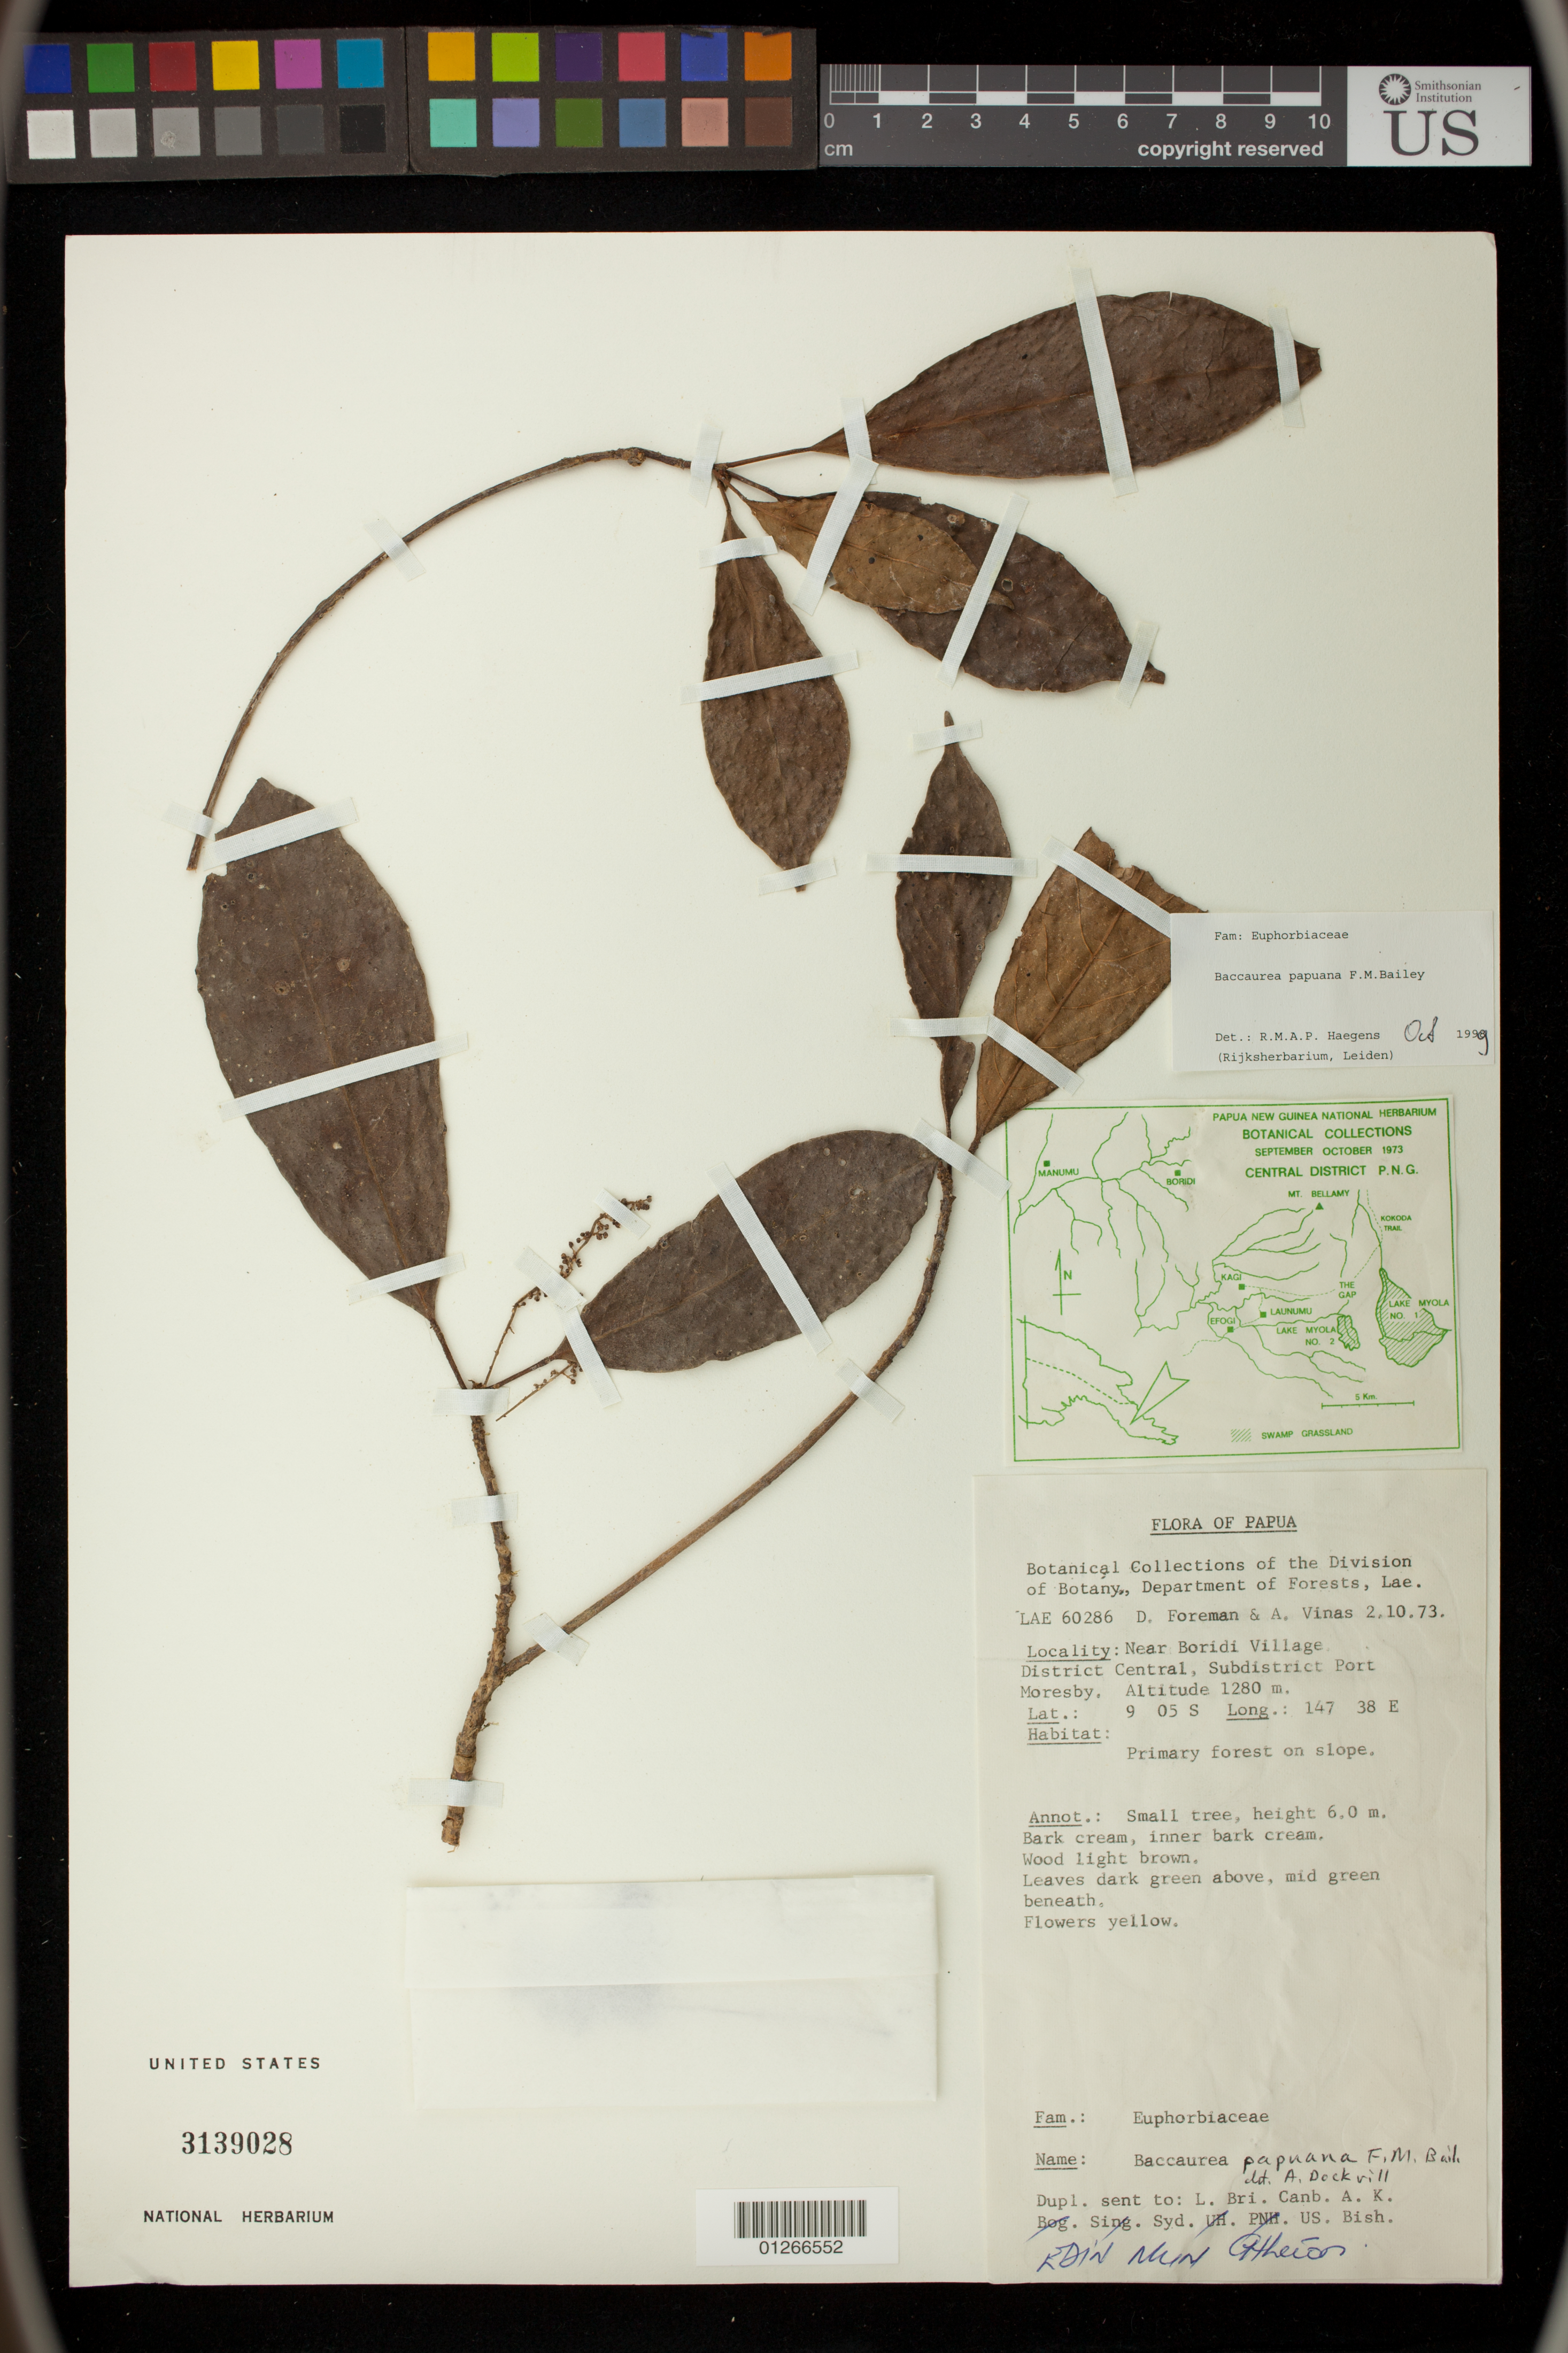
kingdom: Plantae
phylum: Tracheophyta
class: Magnoliopsida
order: Malpighiales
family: Phyllanthaceae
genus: Baccaurea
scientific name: Baccaurea papuana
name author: F.M. Bailey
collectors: D. Foreman & A. Vinas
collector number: LAE 60286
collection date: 1973-10-02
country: Papua New Guinea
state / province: National Capital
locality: Near Boridi Village. Central District, Subdistrict Port Moresby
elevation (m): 1280